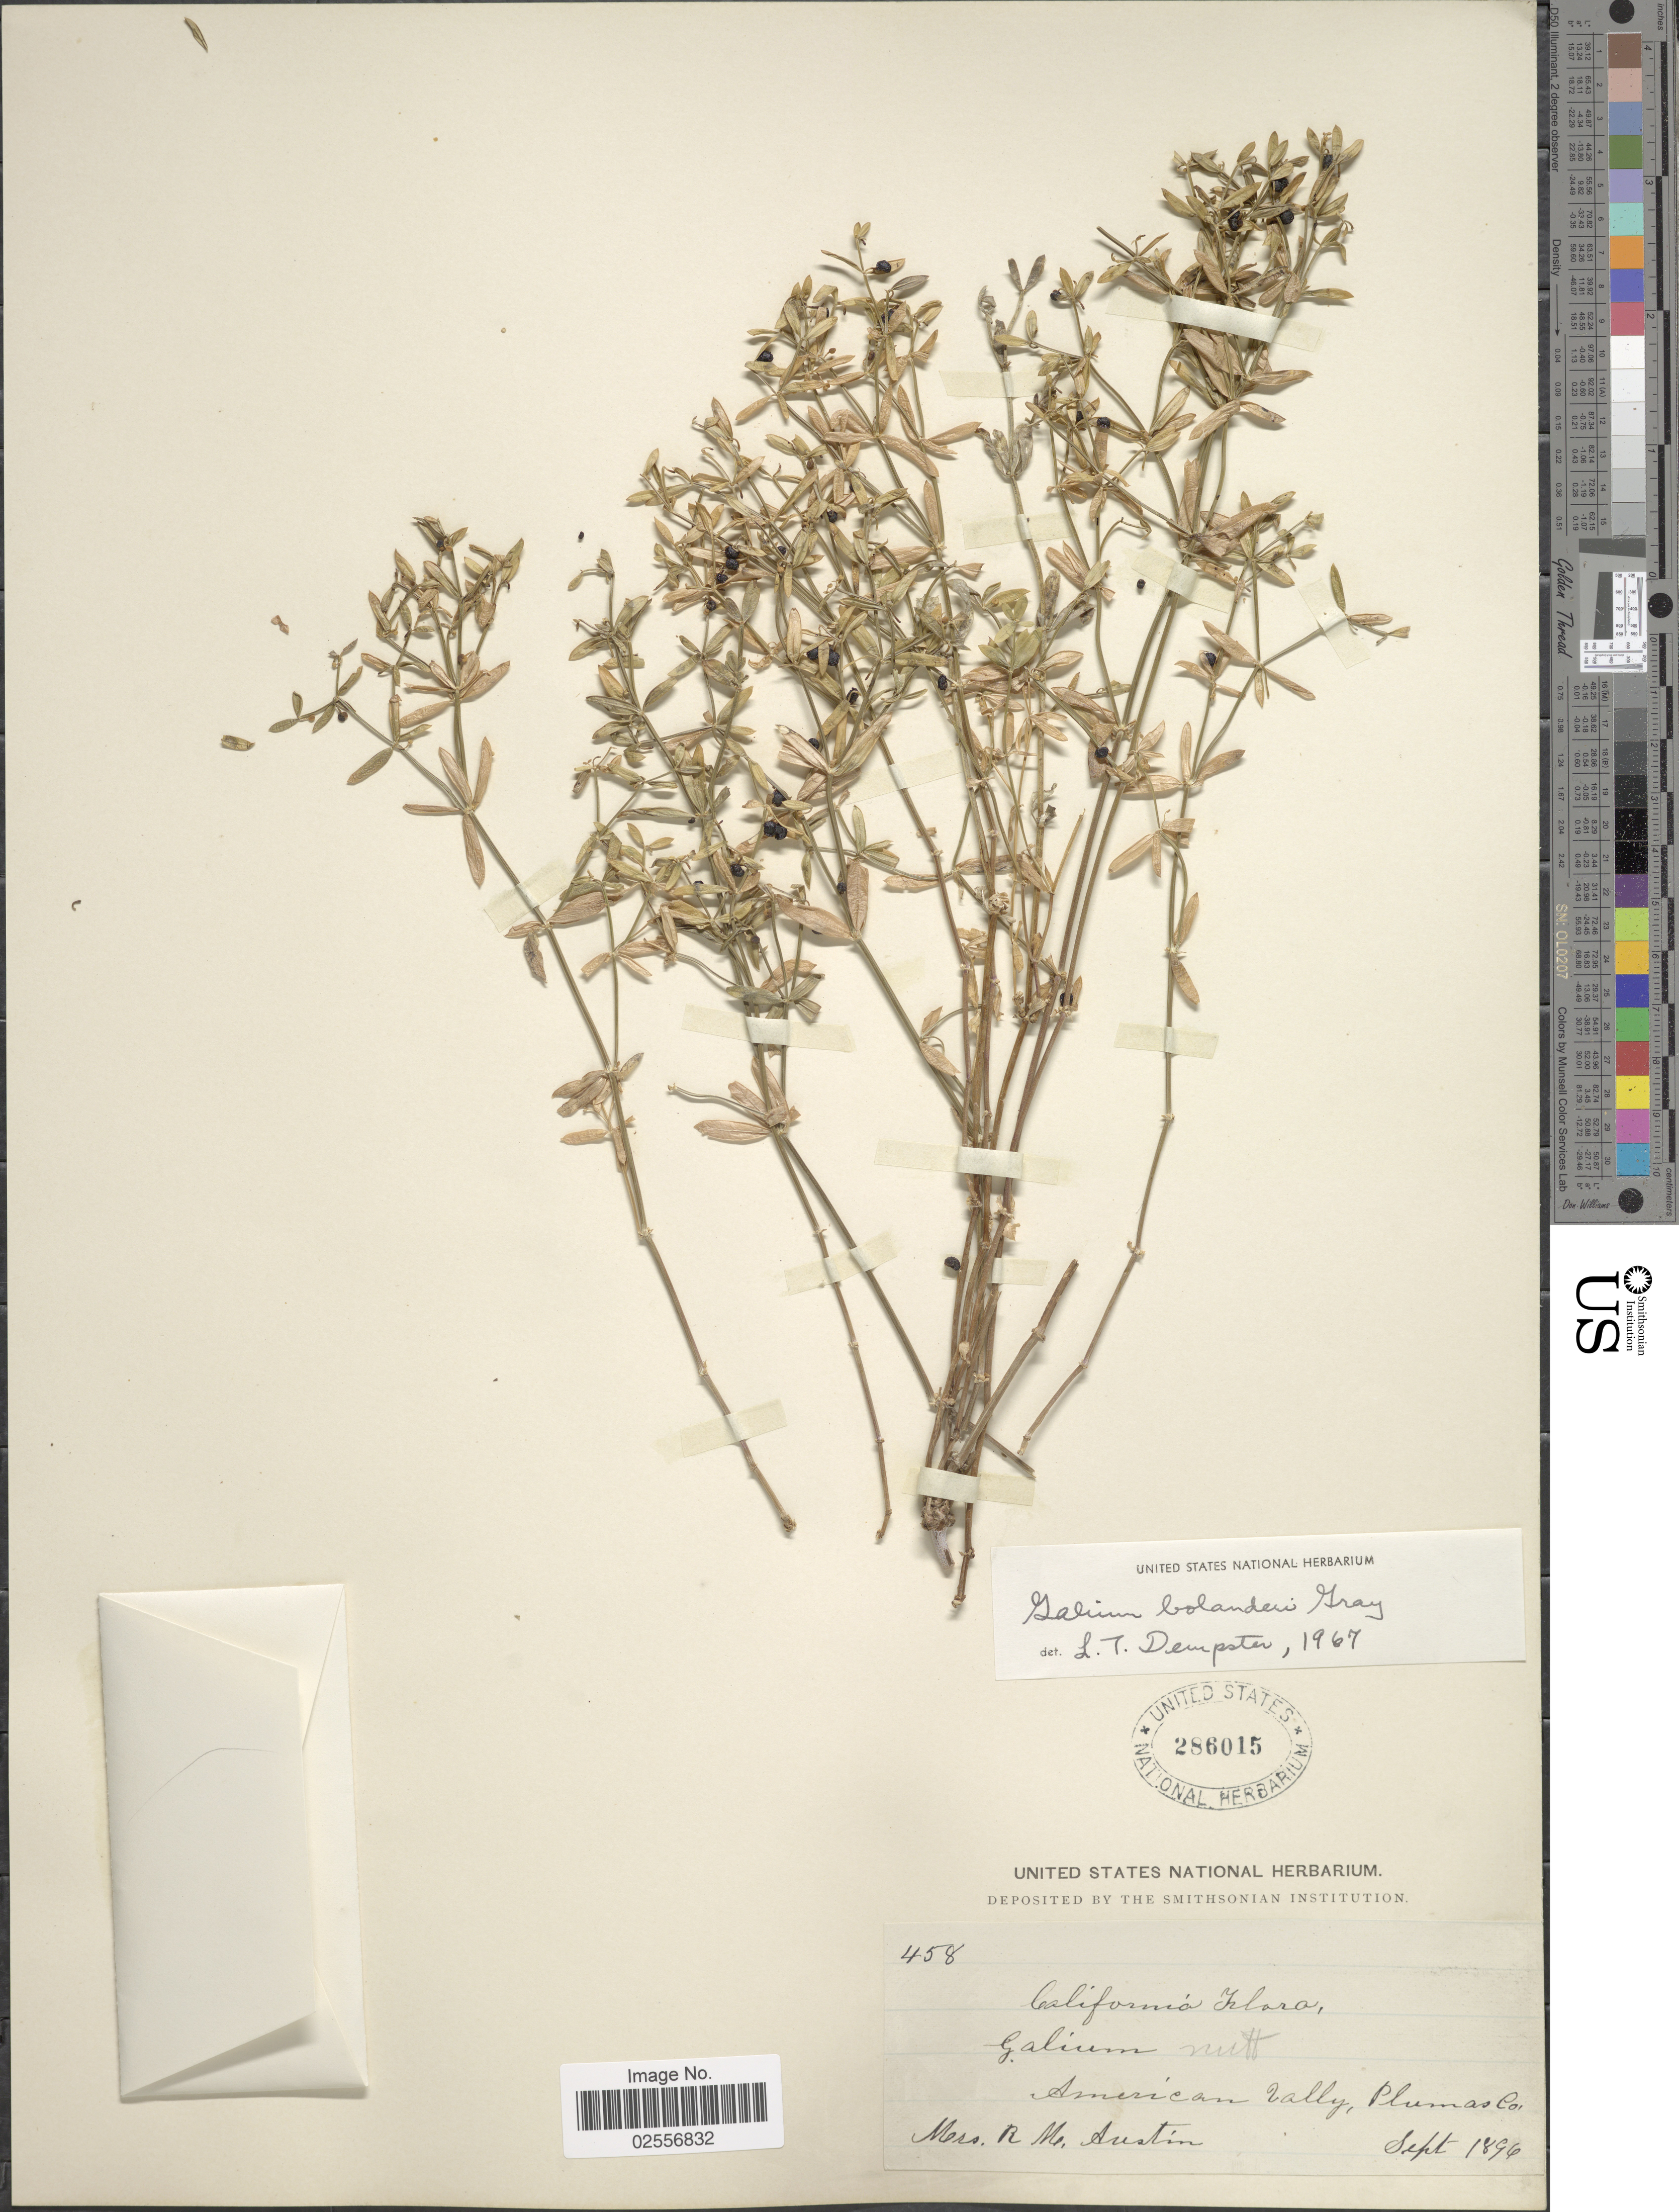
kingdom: Plantae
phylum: Tracheophyta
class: Magnoliopsida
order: Gentianales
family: Rubiaceae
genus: Galium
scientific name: Galium bolanderi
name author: A. Gray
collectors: R. Austin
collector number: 458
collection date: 1896-09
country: United States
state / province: California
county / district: Plumas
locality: American Valley, Plumas Co.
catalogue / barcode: US 286015